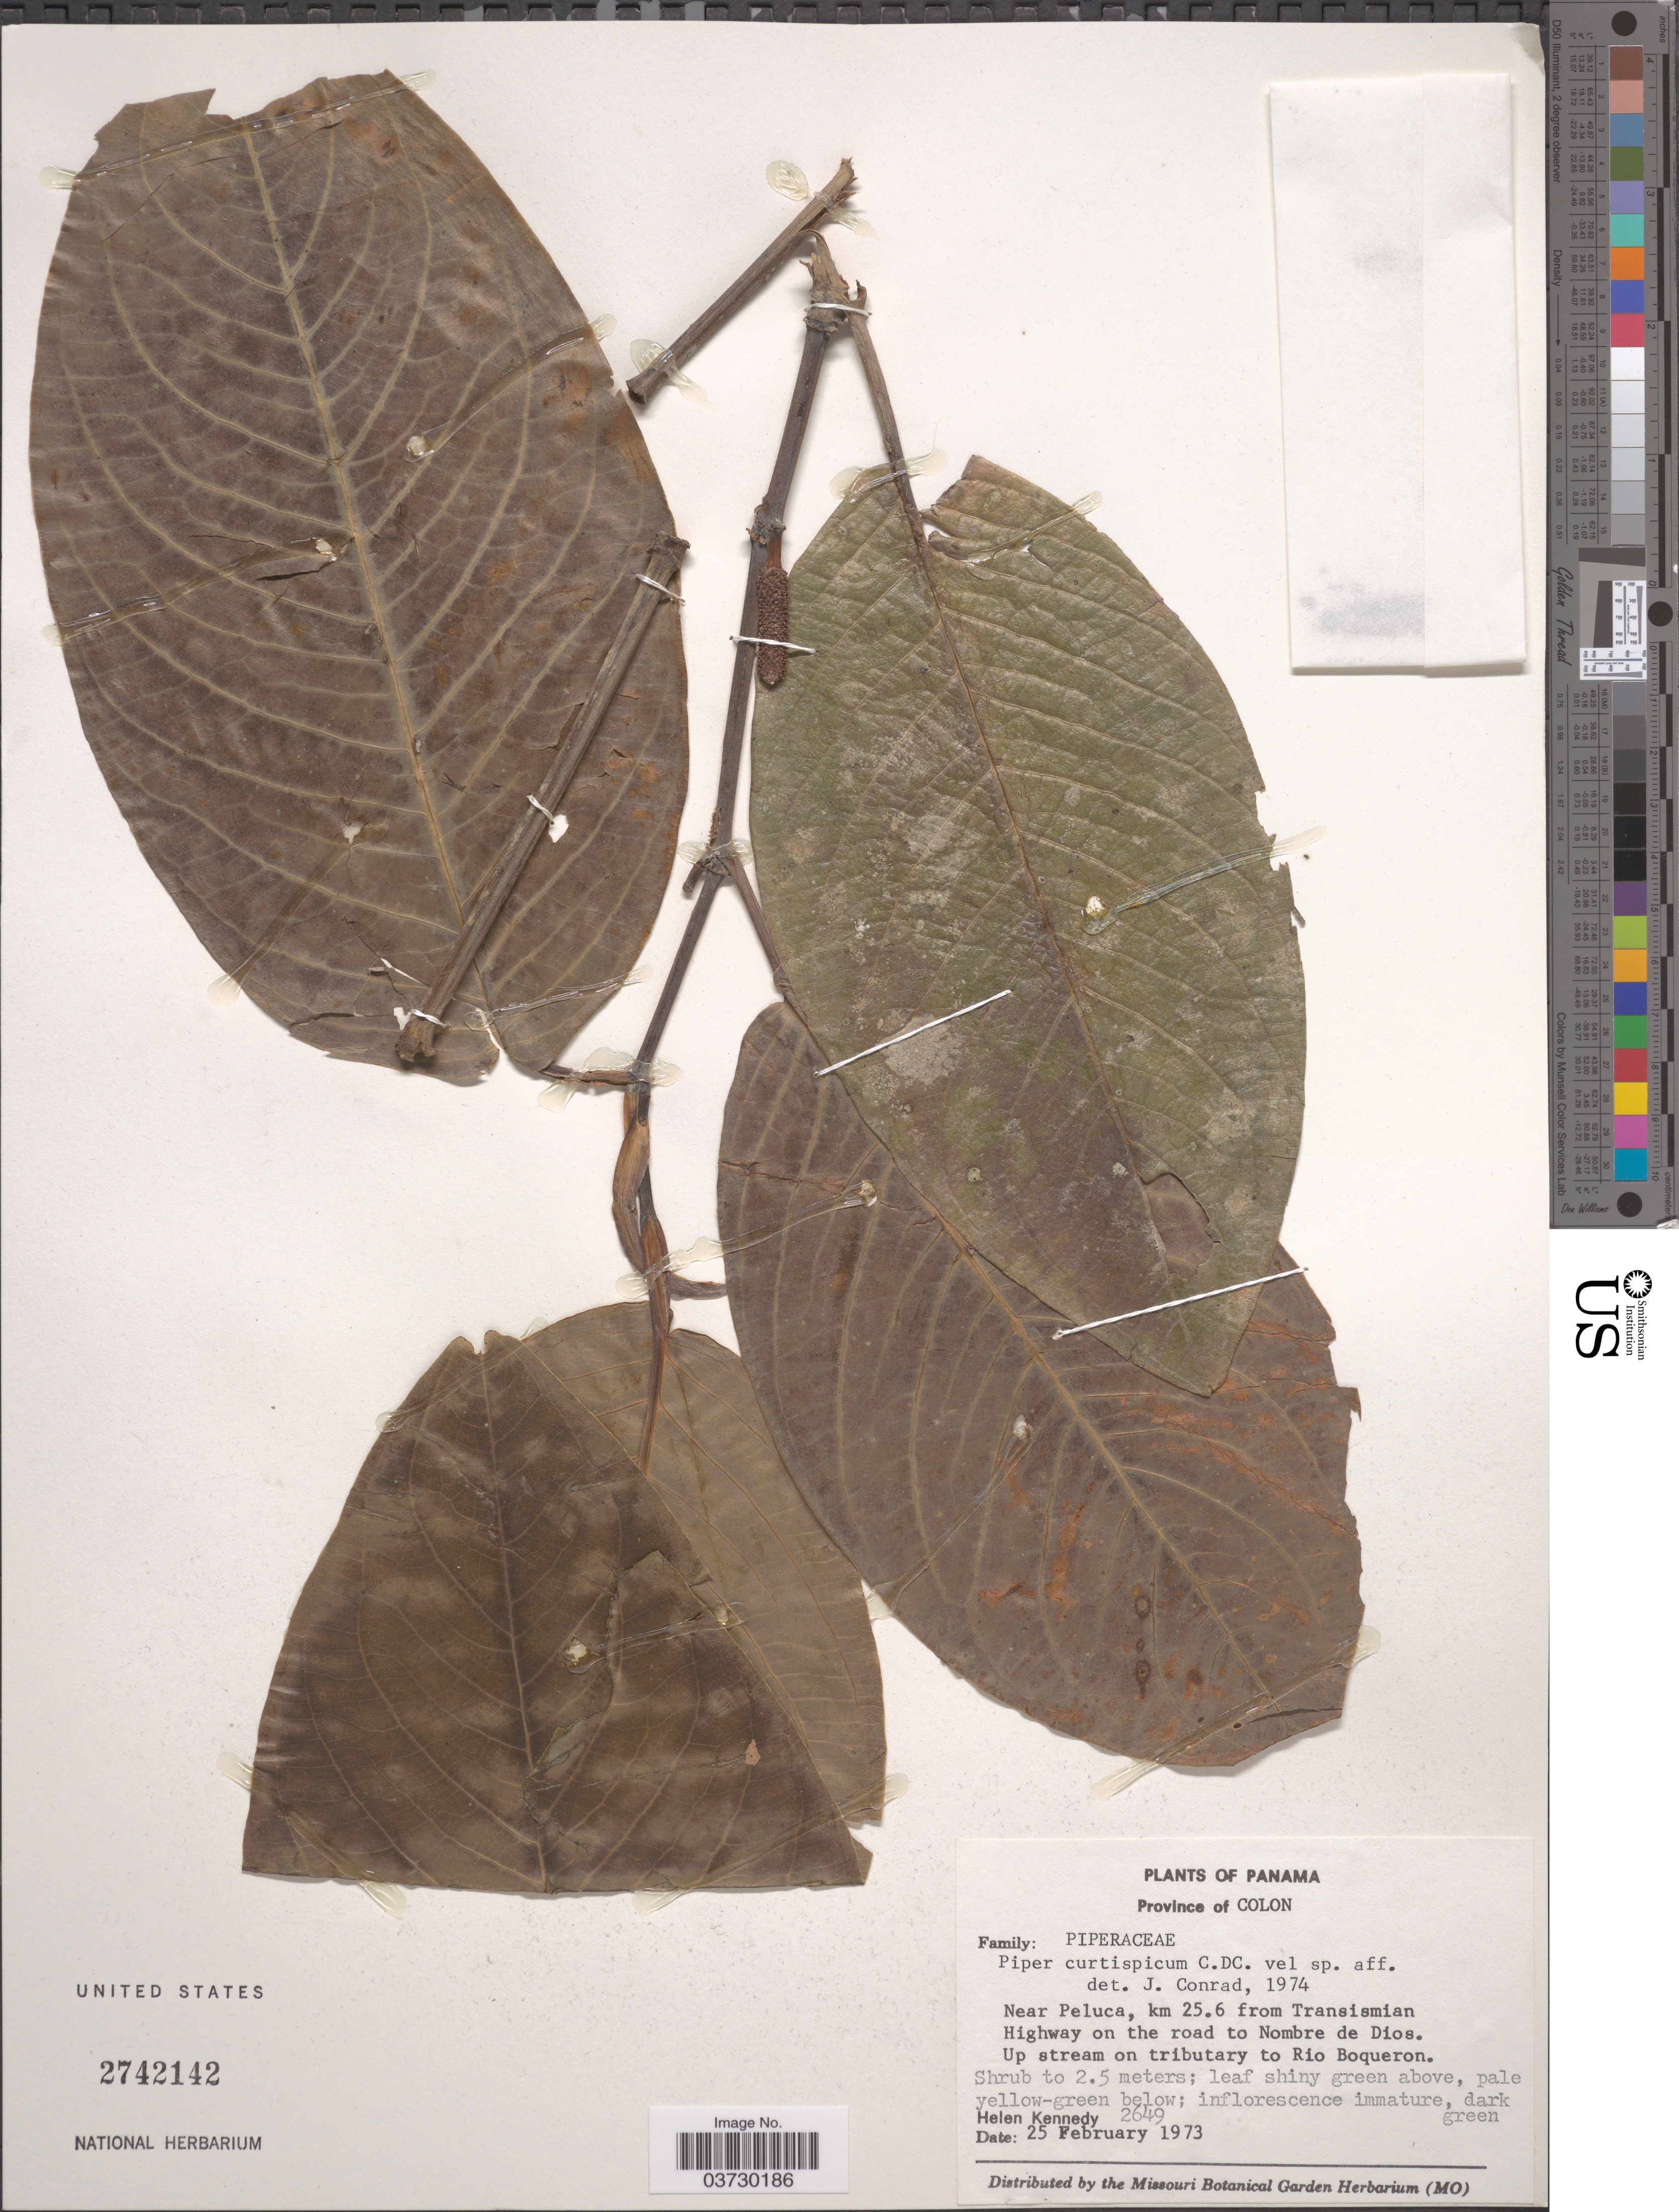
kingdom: Plantae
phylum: Tracheophyta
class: Magnoliopsida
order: Piperales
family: Piperaceae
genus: Piper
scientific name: Piper curtispicum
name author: C. DC. in Pittier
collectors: H. Kennedy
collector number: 2649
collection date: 1973-02-25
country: Panama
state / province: Colón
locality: Near Peluca, km 25.6 from Transismian Highway on the road to Nombre de Dios. Up stream on tributary to Rio Boqueron.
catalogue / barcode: US 2742142